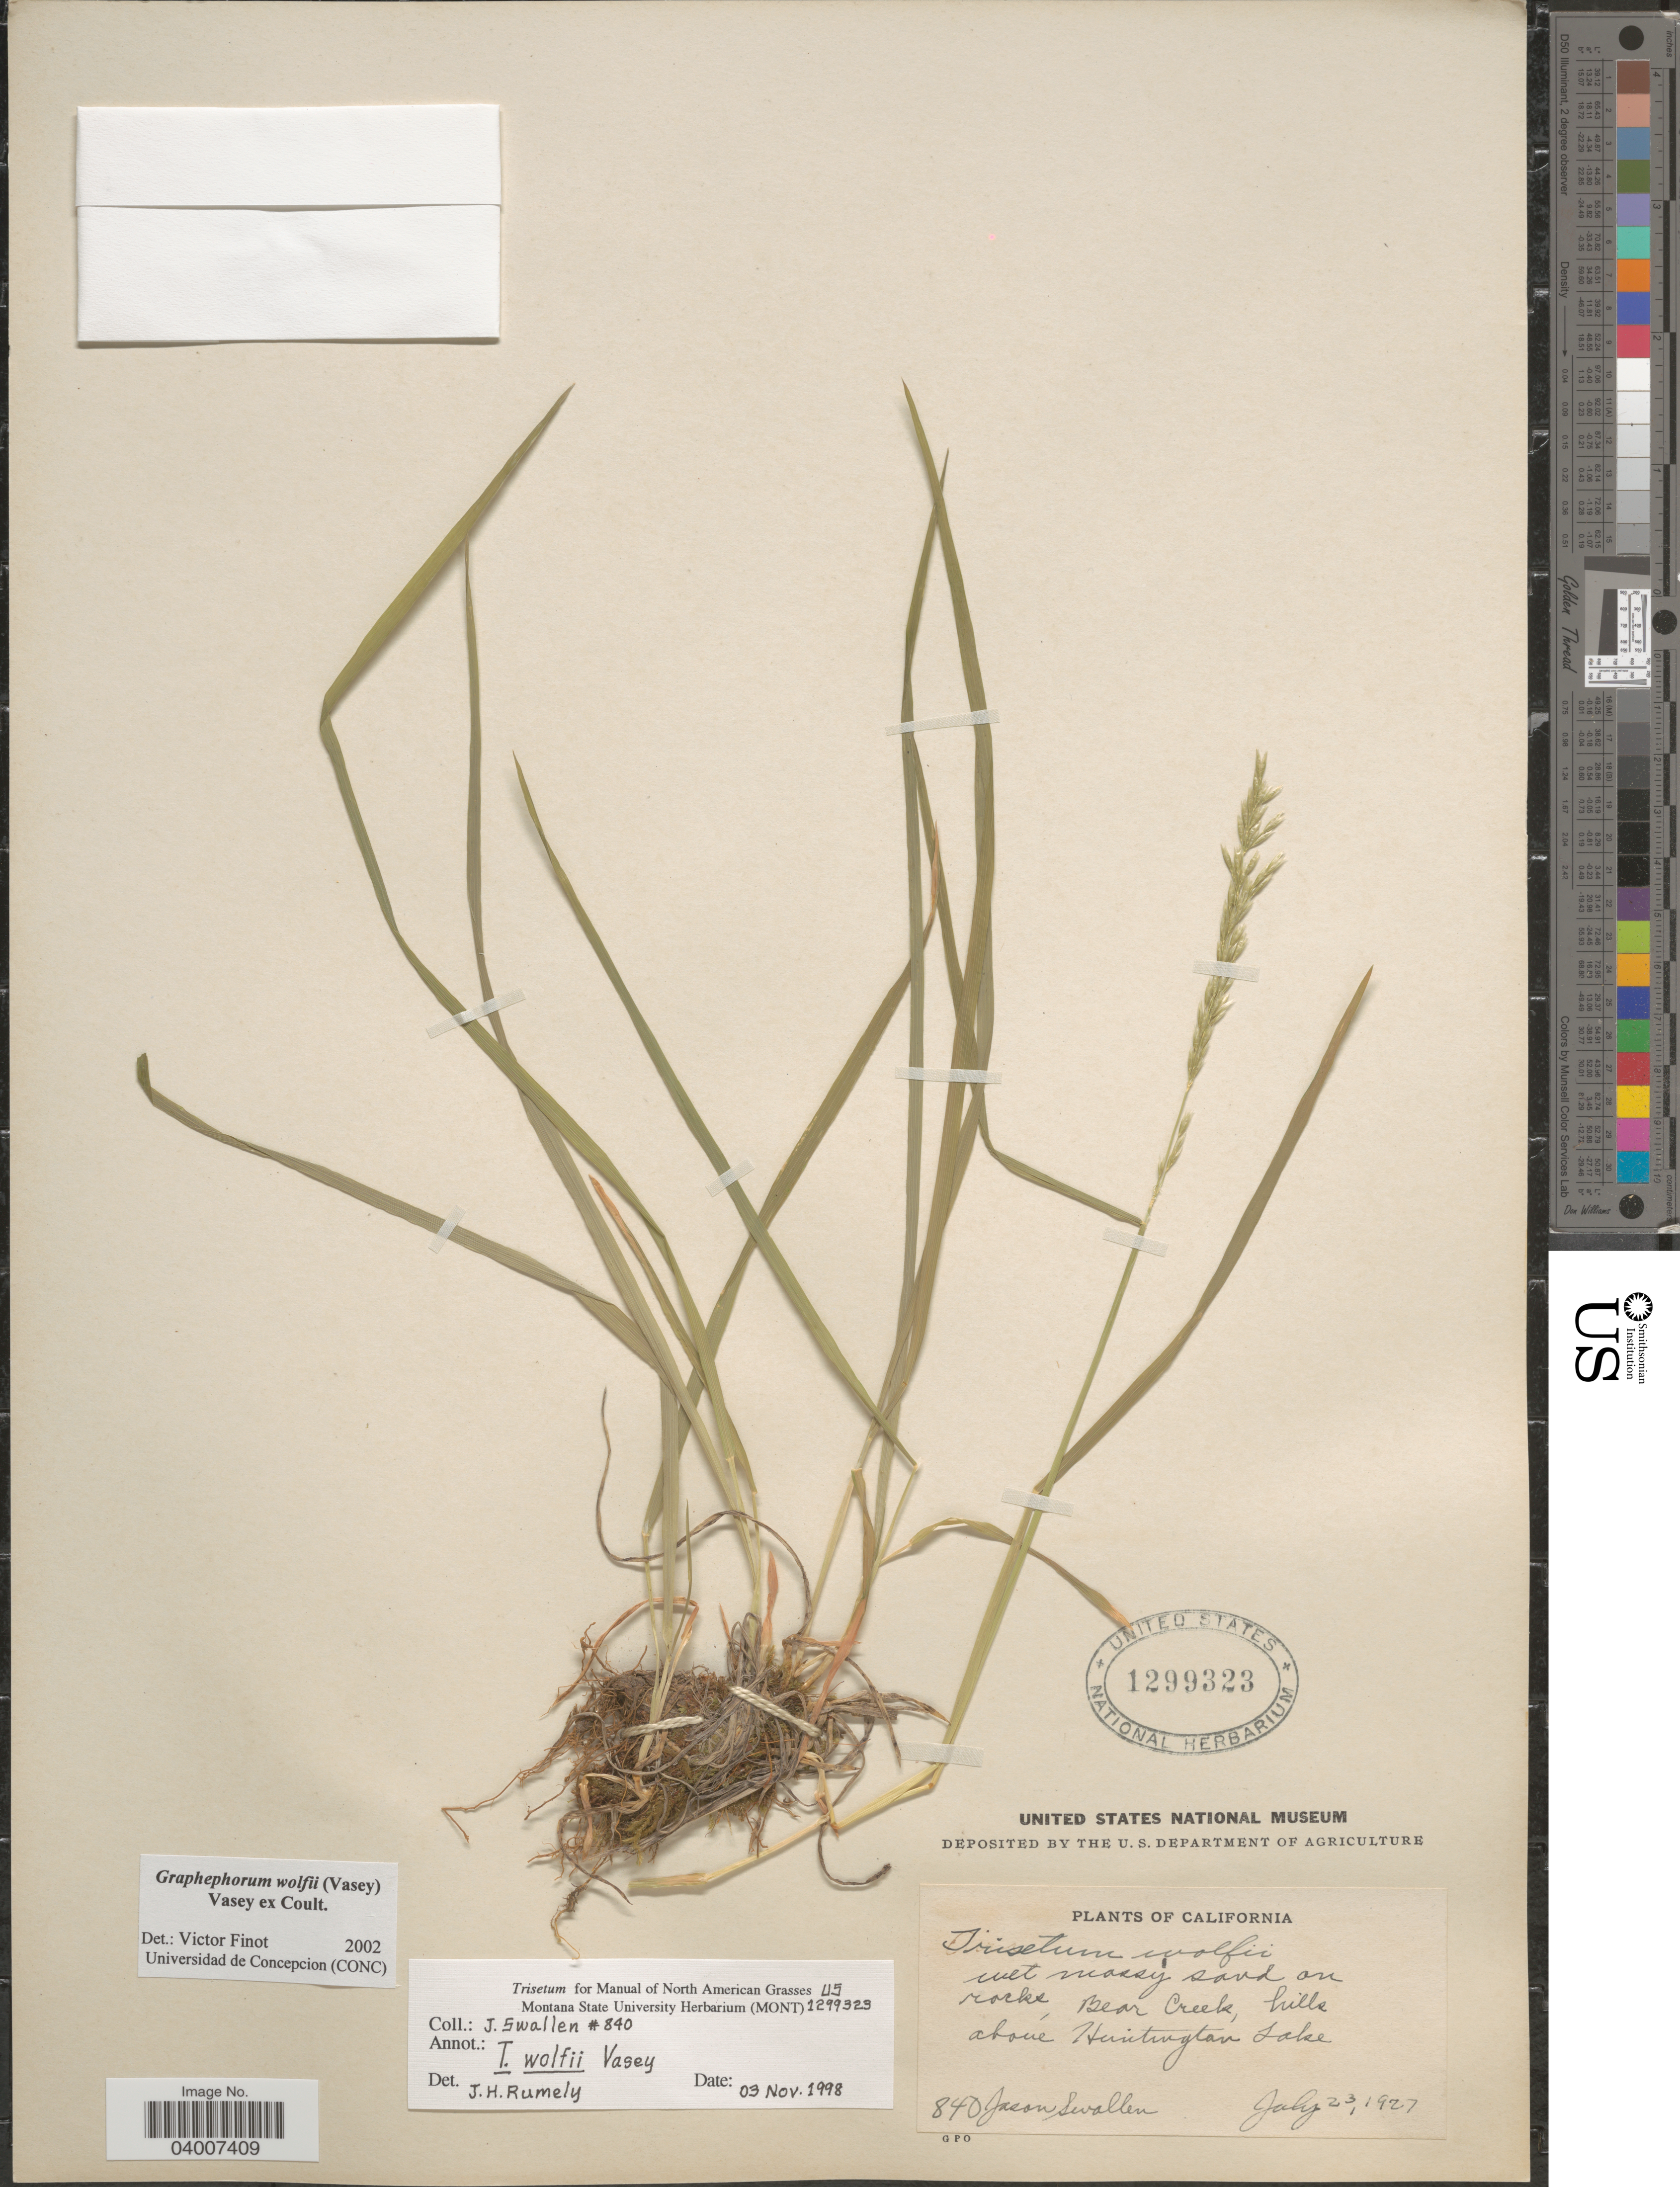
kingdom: Plantae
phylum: Tracheophyta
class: Liliopsida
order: Poales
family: Poaceae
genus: Graphephorum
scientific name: Graphephorum wolfii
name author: (E. Fourn.) Vasey ex Coult.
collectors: J. R. Swallen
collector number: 840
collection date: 1927-07-23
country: United States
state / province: California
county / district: Fresno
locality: Wet mossy sand on rocks, Bear Creek, hills above Huntington Lake.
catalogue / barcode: US 1299323